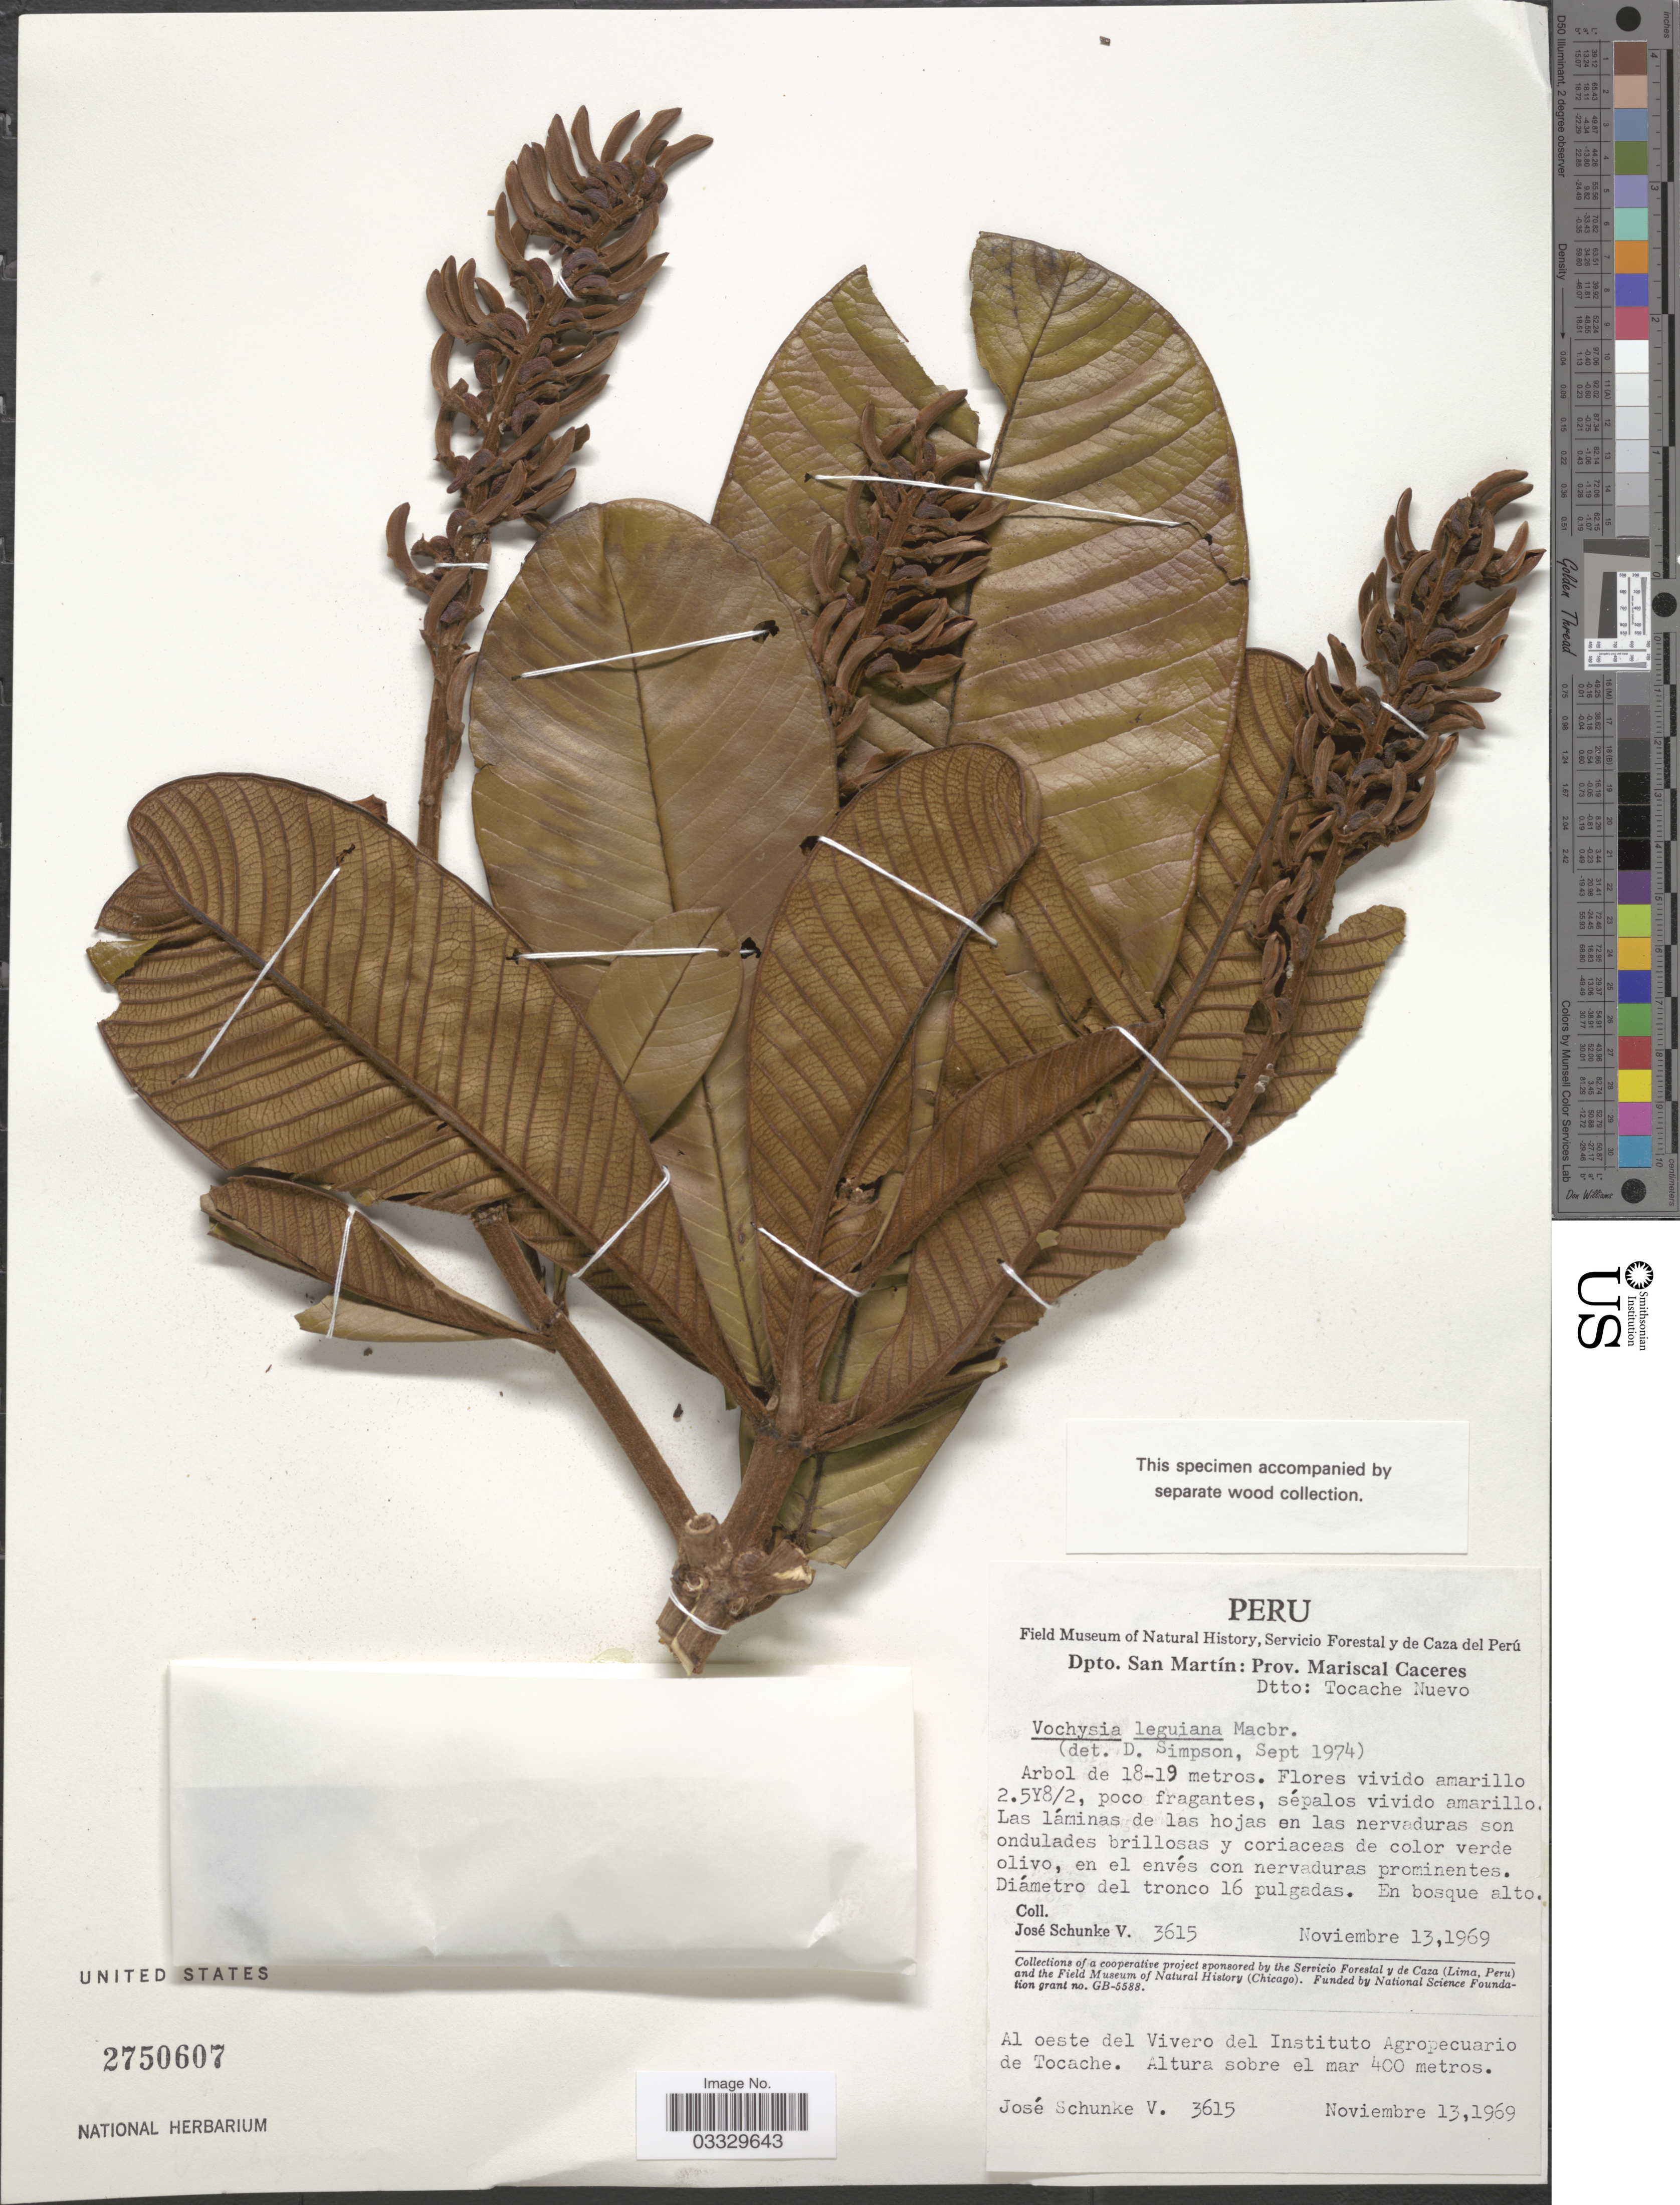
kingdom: Plantae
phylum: Tracheophyta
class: Magnoliopsida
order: Myrtales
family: Vochysiaceae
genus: Vochysia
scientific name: Vochysia leguiana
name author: J.F. Macbr.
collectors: J. Schunke Vigo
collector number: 3615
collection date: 1969-11-13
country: Peru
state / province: San Martín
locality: Dpto. San Martín: Prov. Mariscal Caceres. Dtto: Tocache Nuevo. Al oeste del Vivero del Instituto Agropecuario de Tocache.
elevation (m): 400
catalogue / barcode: US 2750607